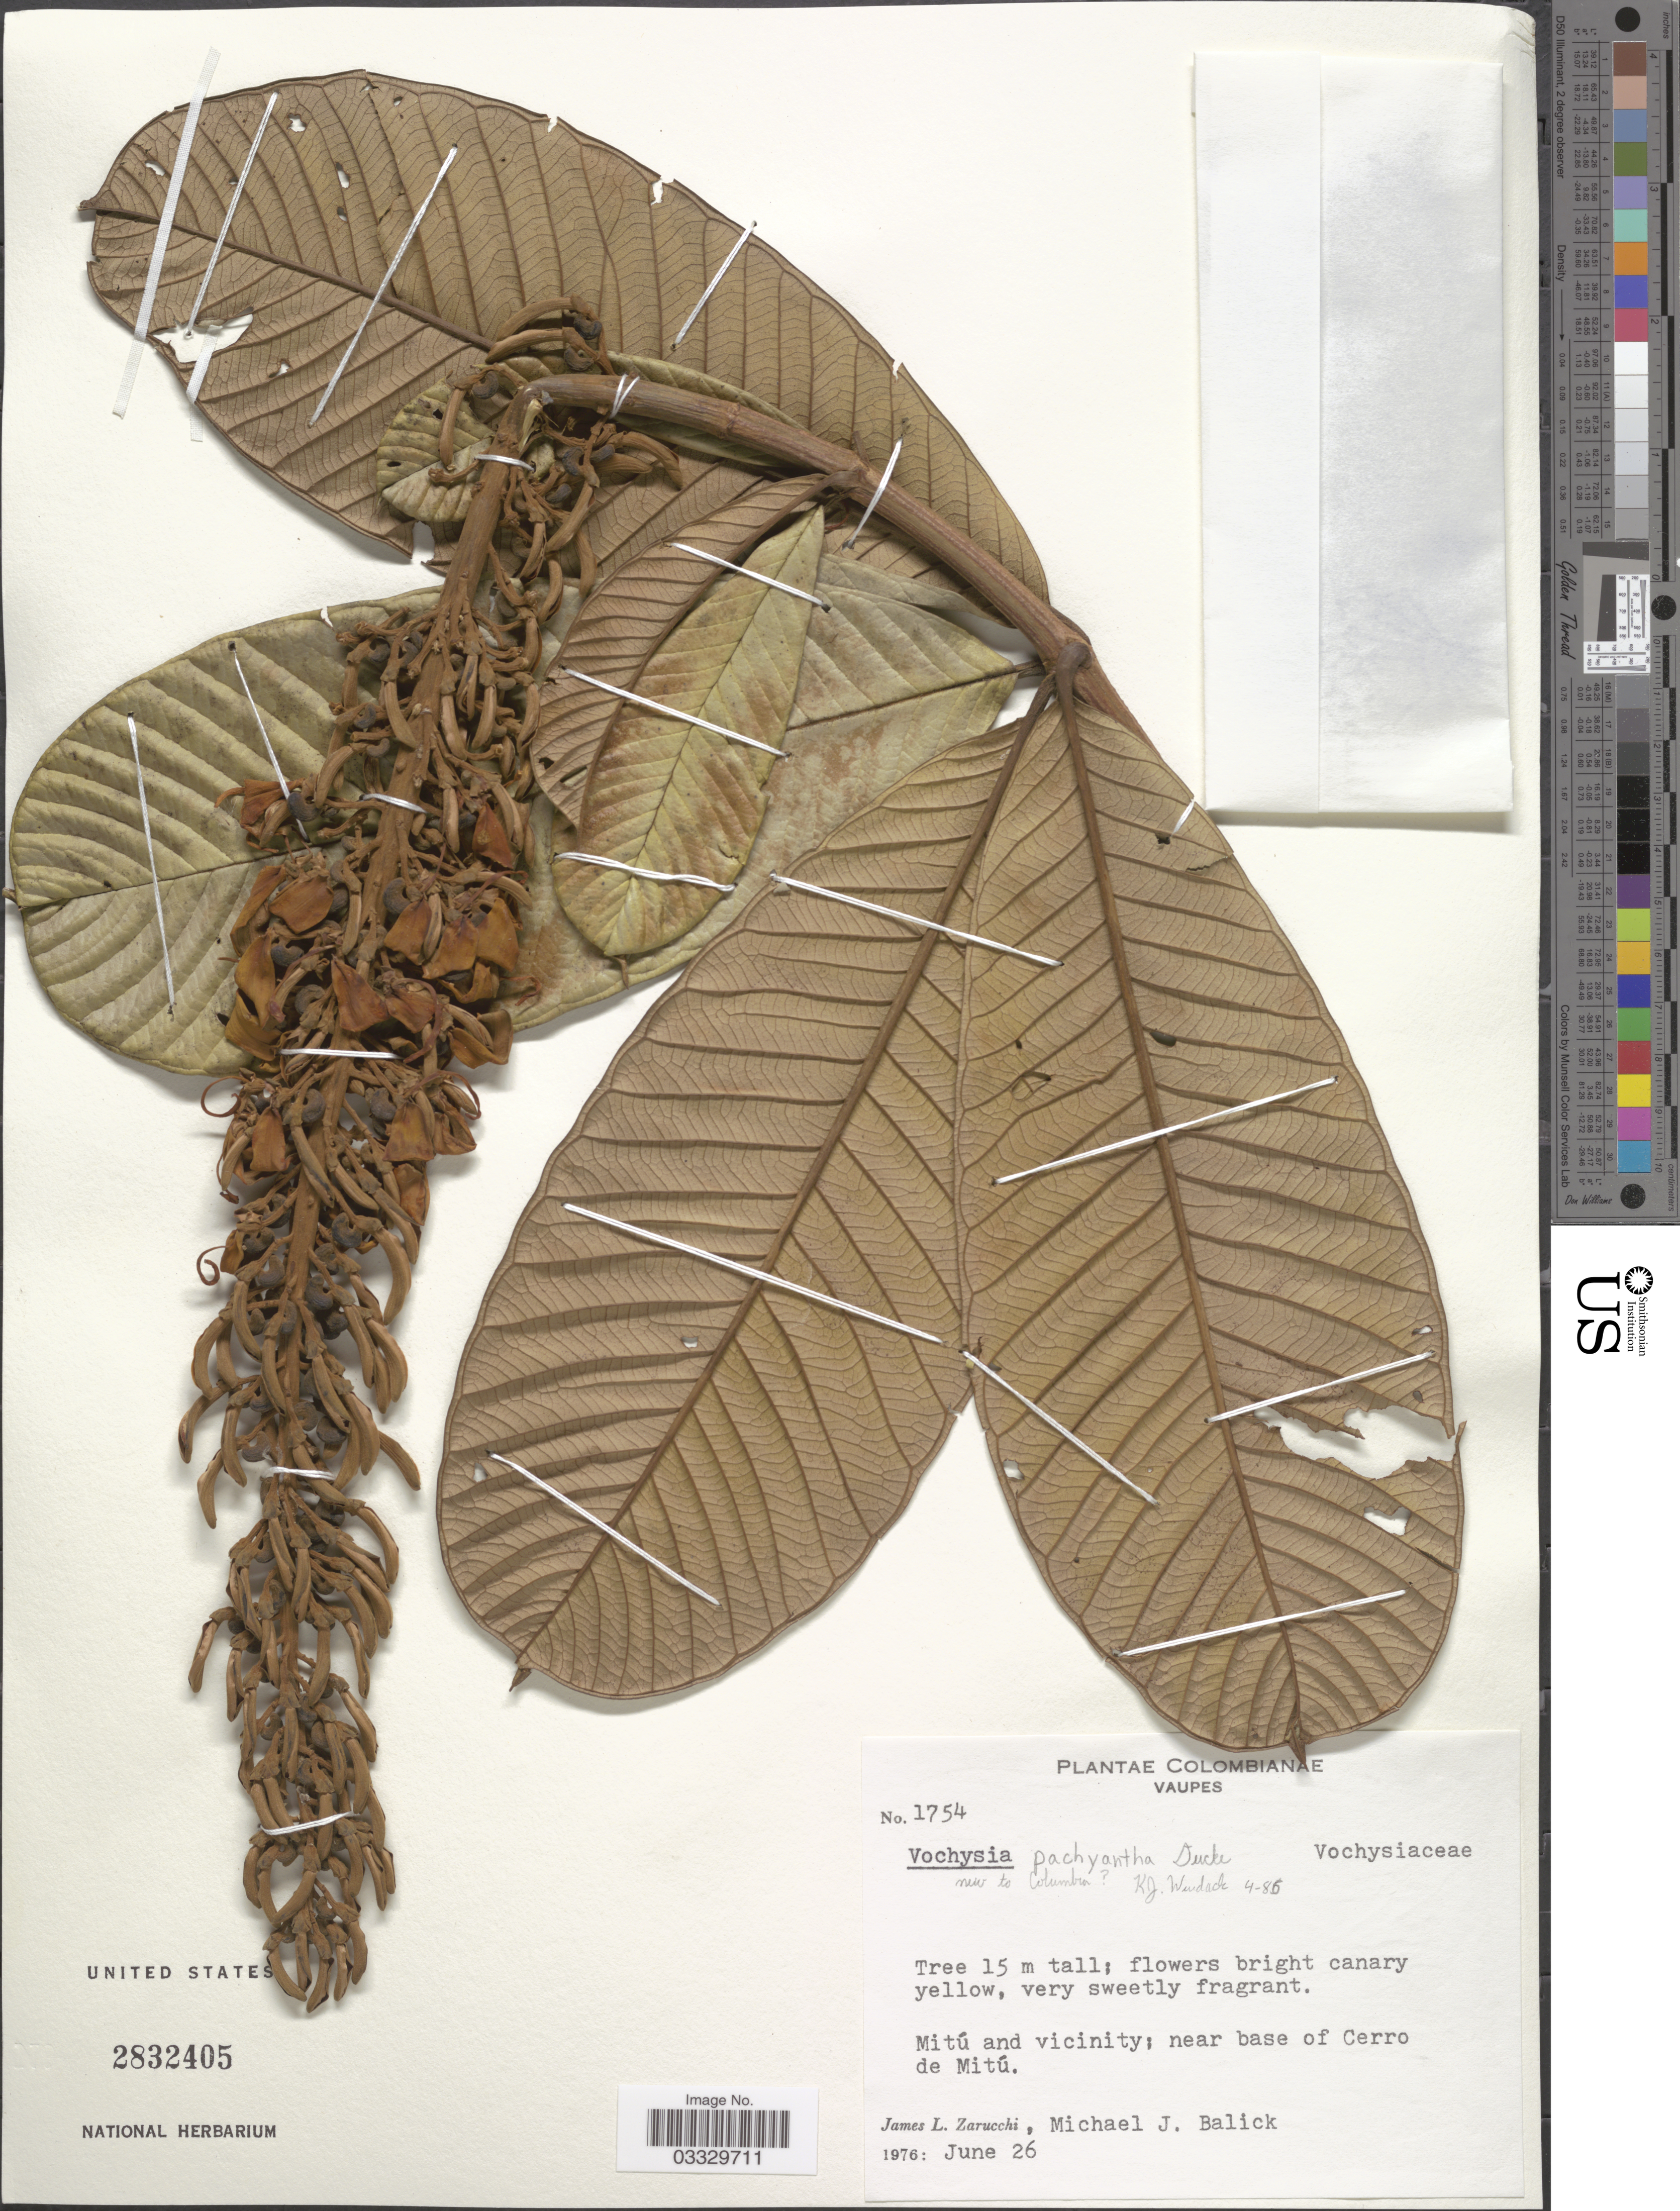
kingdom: Plantae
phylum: Tracheophyta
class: Magnoliopsida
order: Myrtales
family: Vochysiaceae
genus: Vochysia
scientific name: Vochysia pachyantha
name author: Ducke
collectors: J. L. Zarucchi & M. J. Balick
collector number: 1754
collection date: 1976-06-26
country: Colombia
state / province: Vaupés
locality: Mitú and vicinity; near base of Cerro de Mitú.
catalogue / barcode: US 2832405